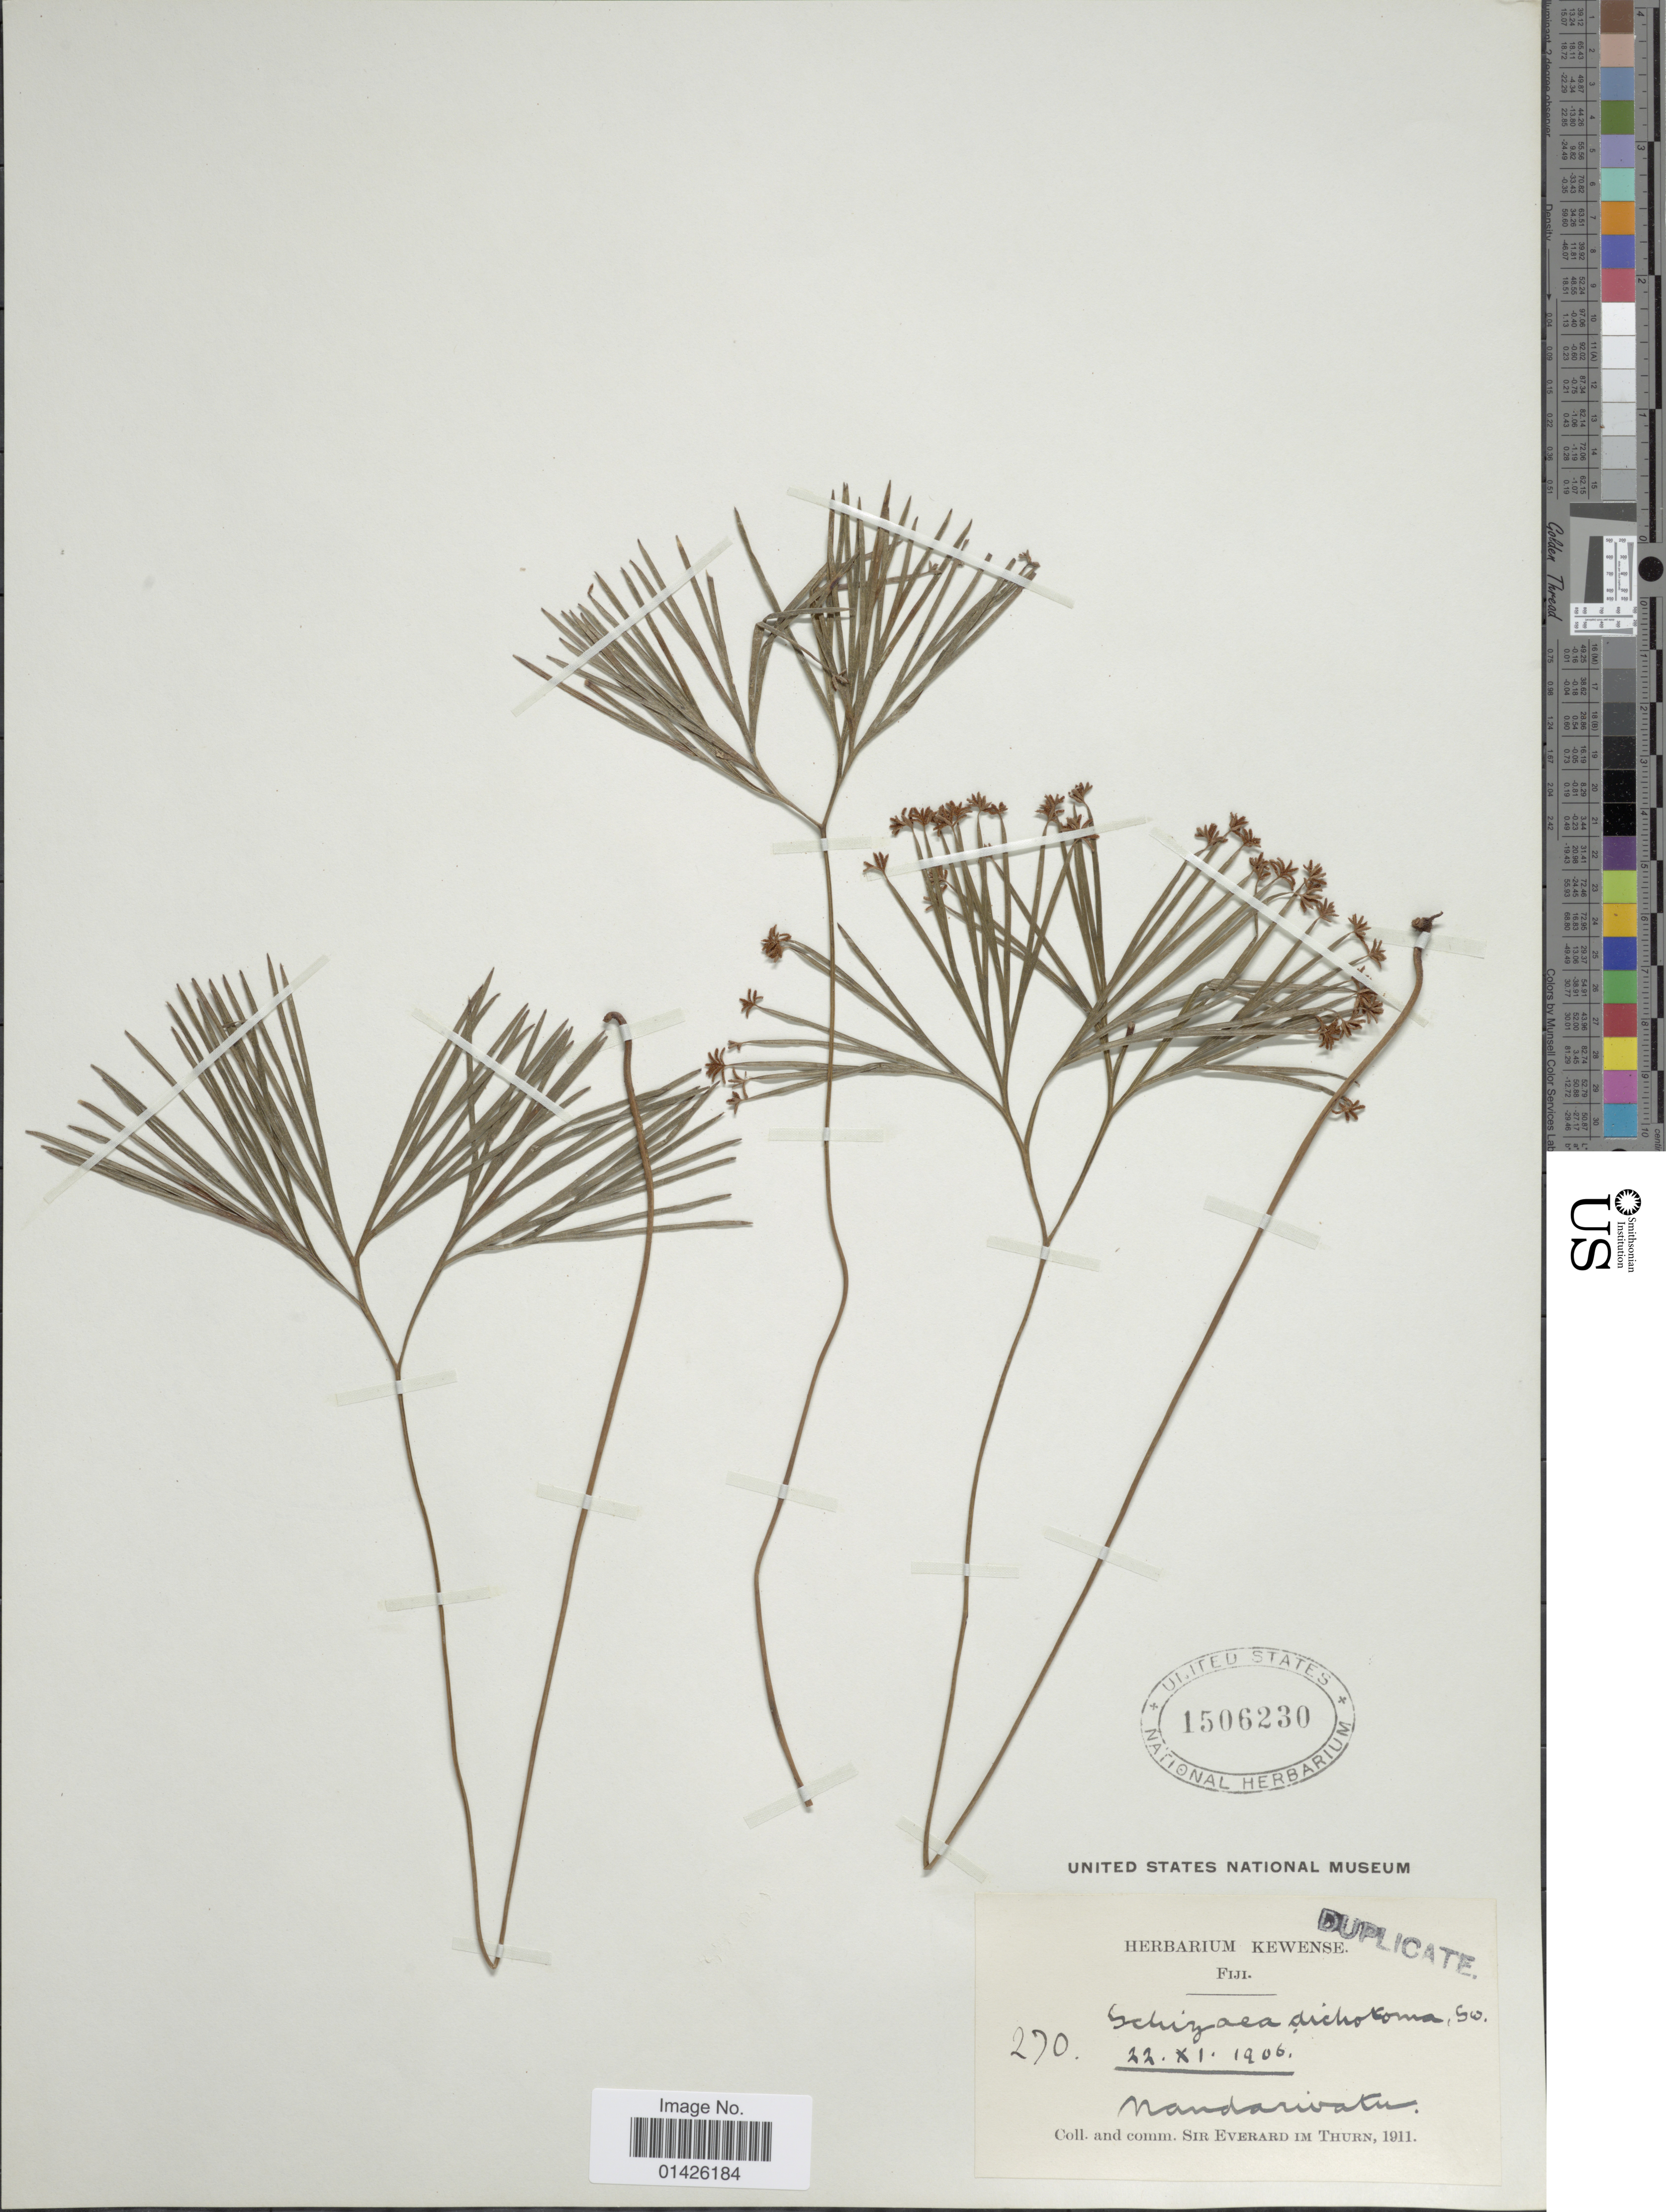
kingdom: Plantae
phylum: Tracheophyta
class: Polypodiopsida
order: Schizaeales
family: Schizaeaceae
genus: Schizaea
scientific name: Schizaea dichotoma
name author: (L.) J. Sm.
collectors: C. Everard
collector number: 270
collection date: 1906-11-22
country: Fiji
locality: Nadarivatu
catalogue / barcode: US 1506230